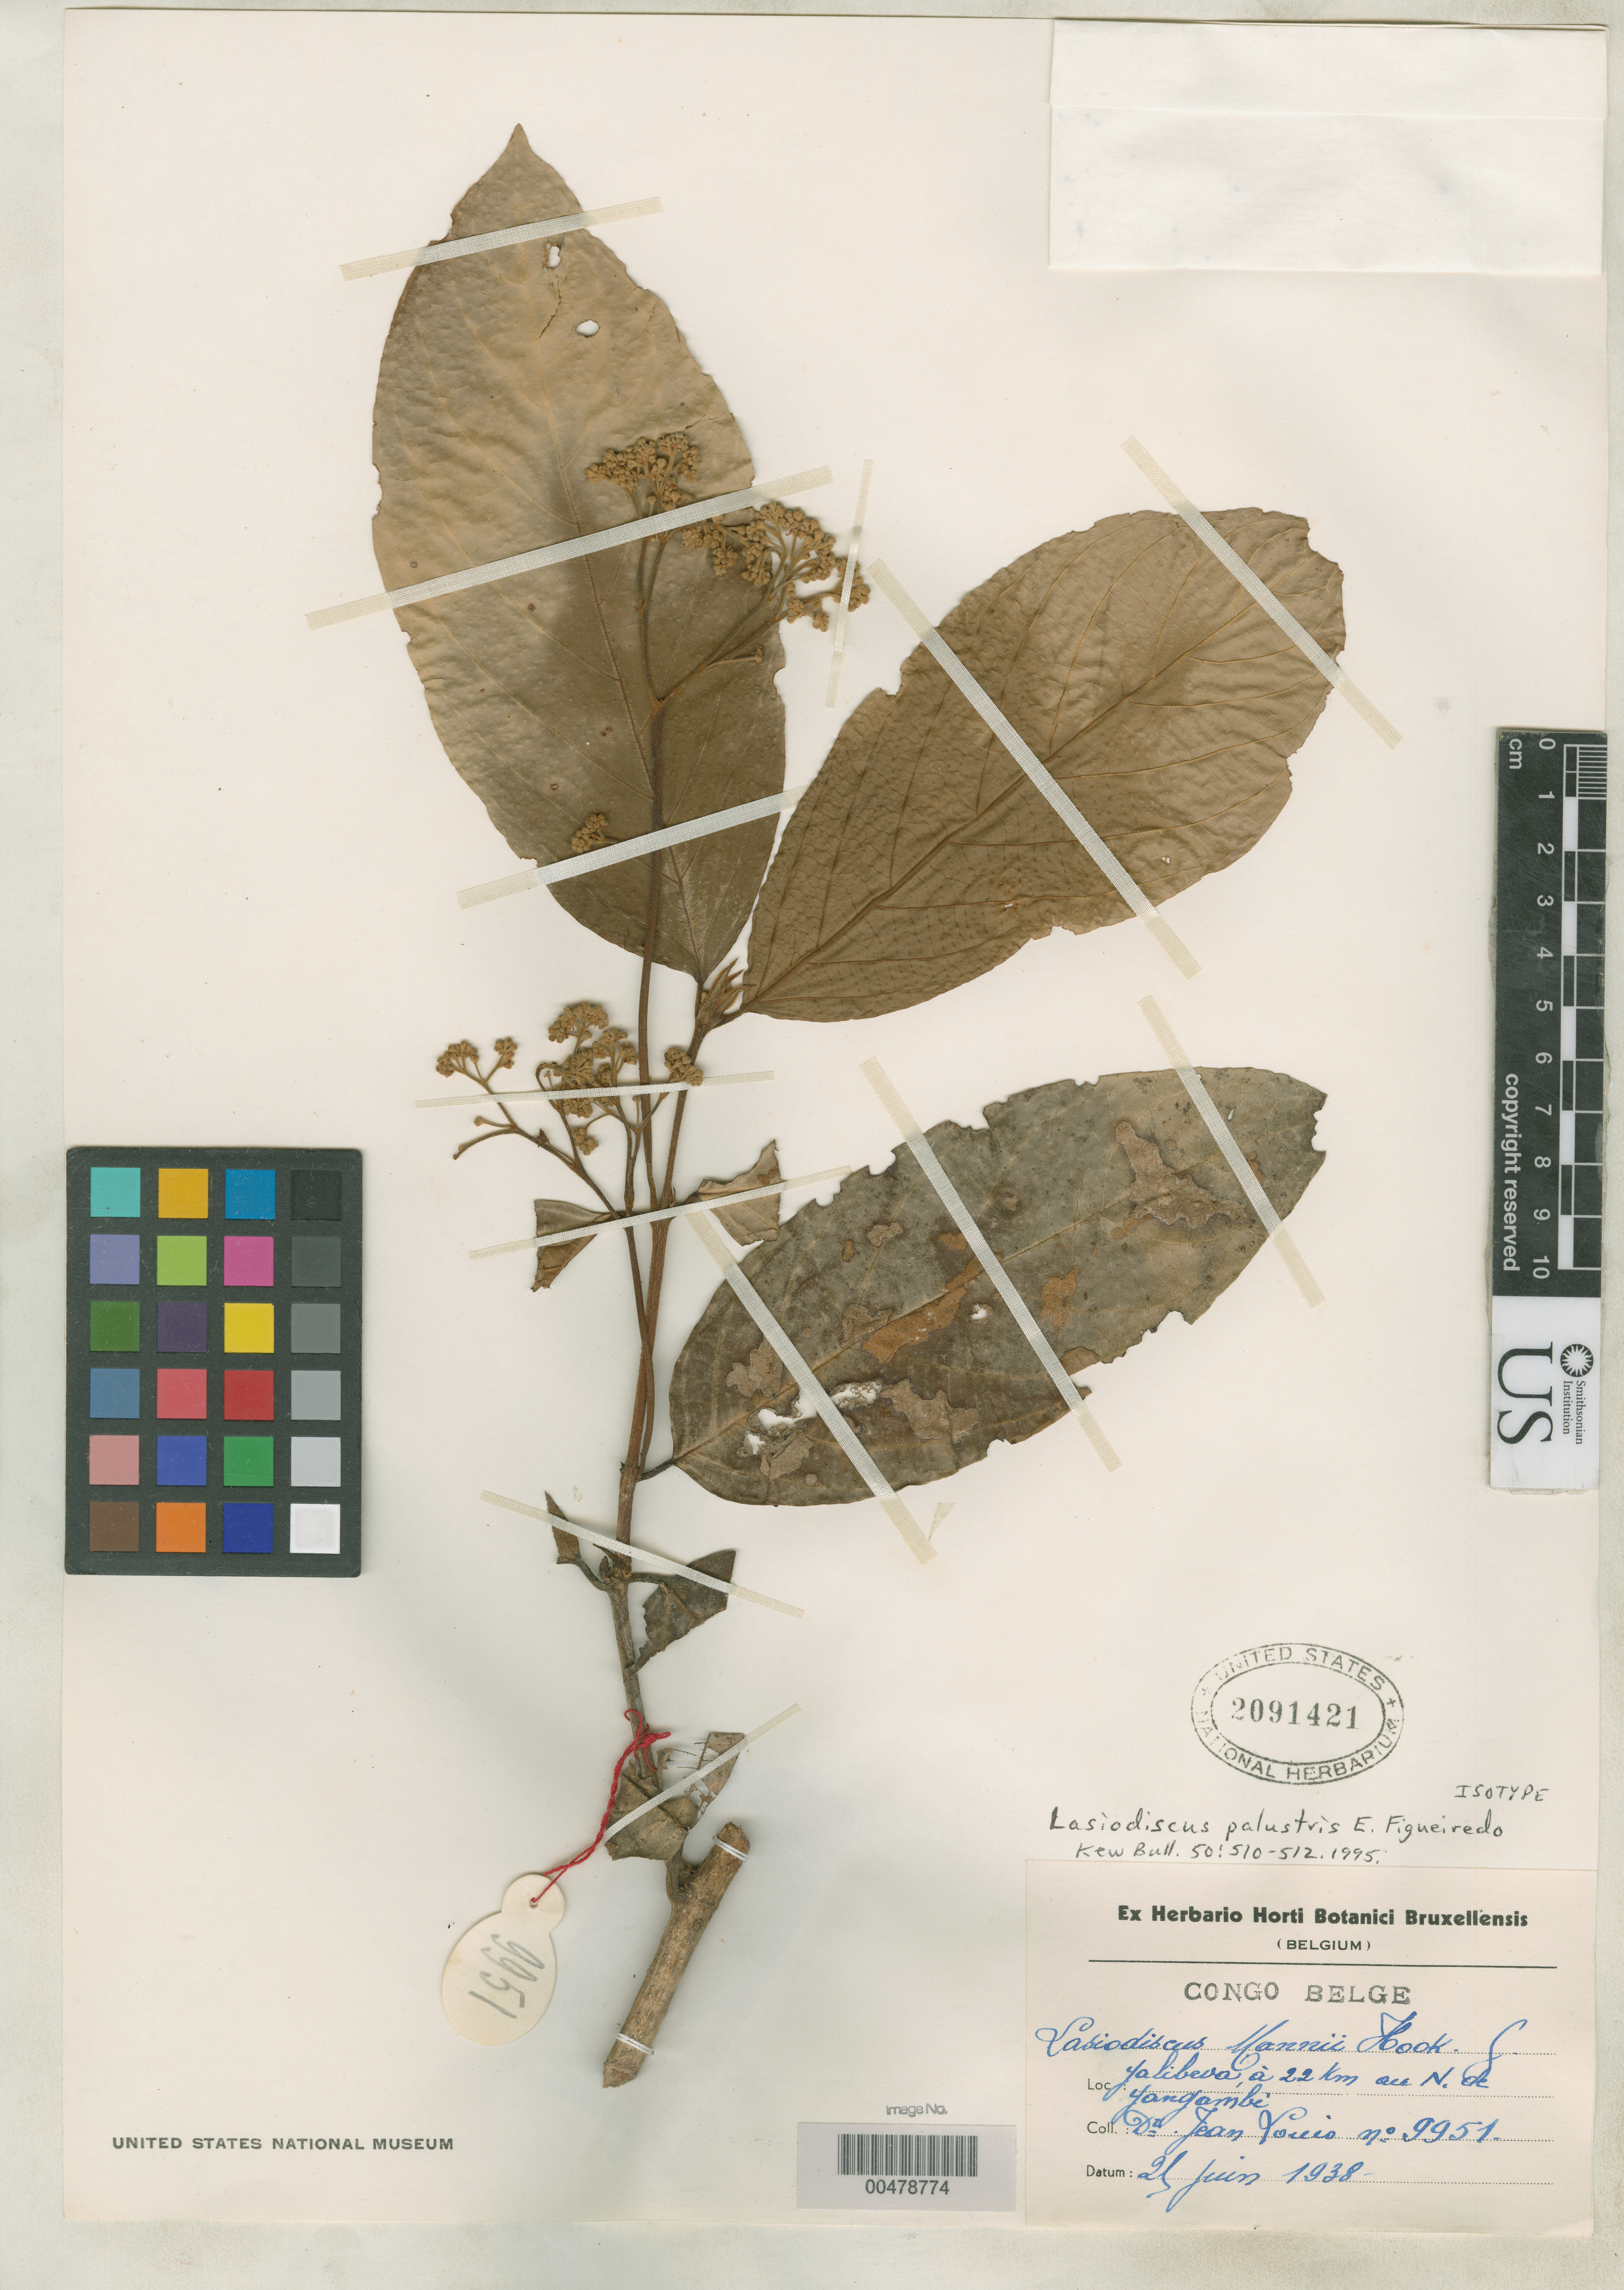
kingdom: Plantae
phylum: Tracheophyta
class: Magnoliopsida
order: Rosales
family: Rhamnaceae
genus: Lasiodiscus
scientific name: Lasiodiscus palustris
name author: Figueiredo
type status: Isotype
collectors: J. Louis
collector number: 9951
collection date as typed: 21 Jun 1938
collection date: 1938-06-21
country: Congo, Democratic Republic of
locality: Jalibeva, 22 km N de Yangambe.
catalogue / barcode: US 2091421